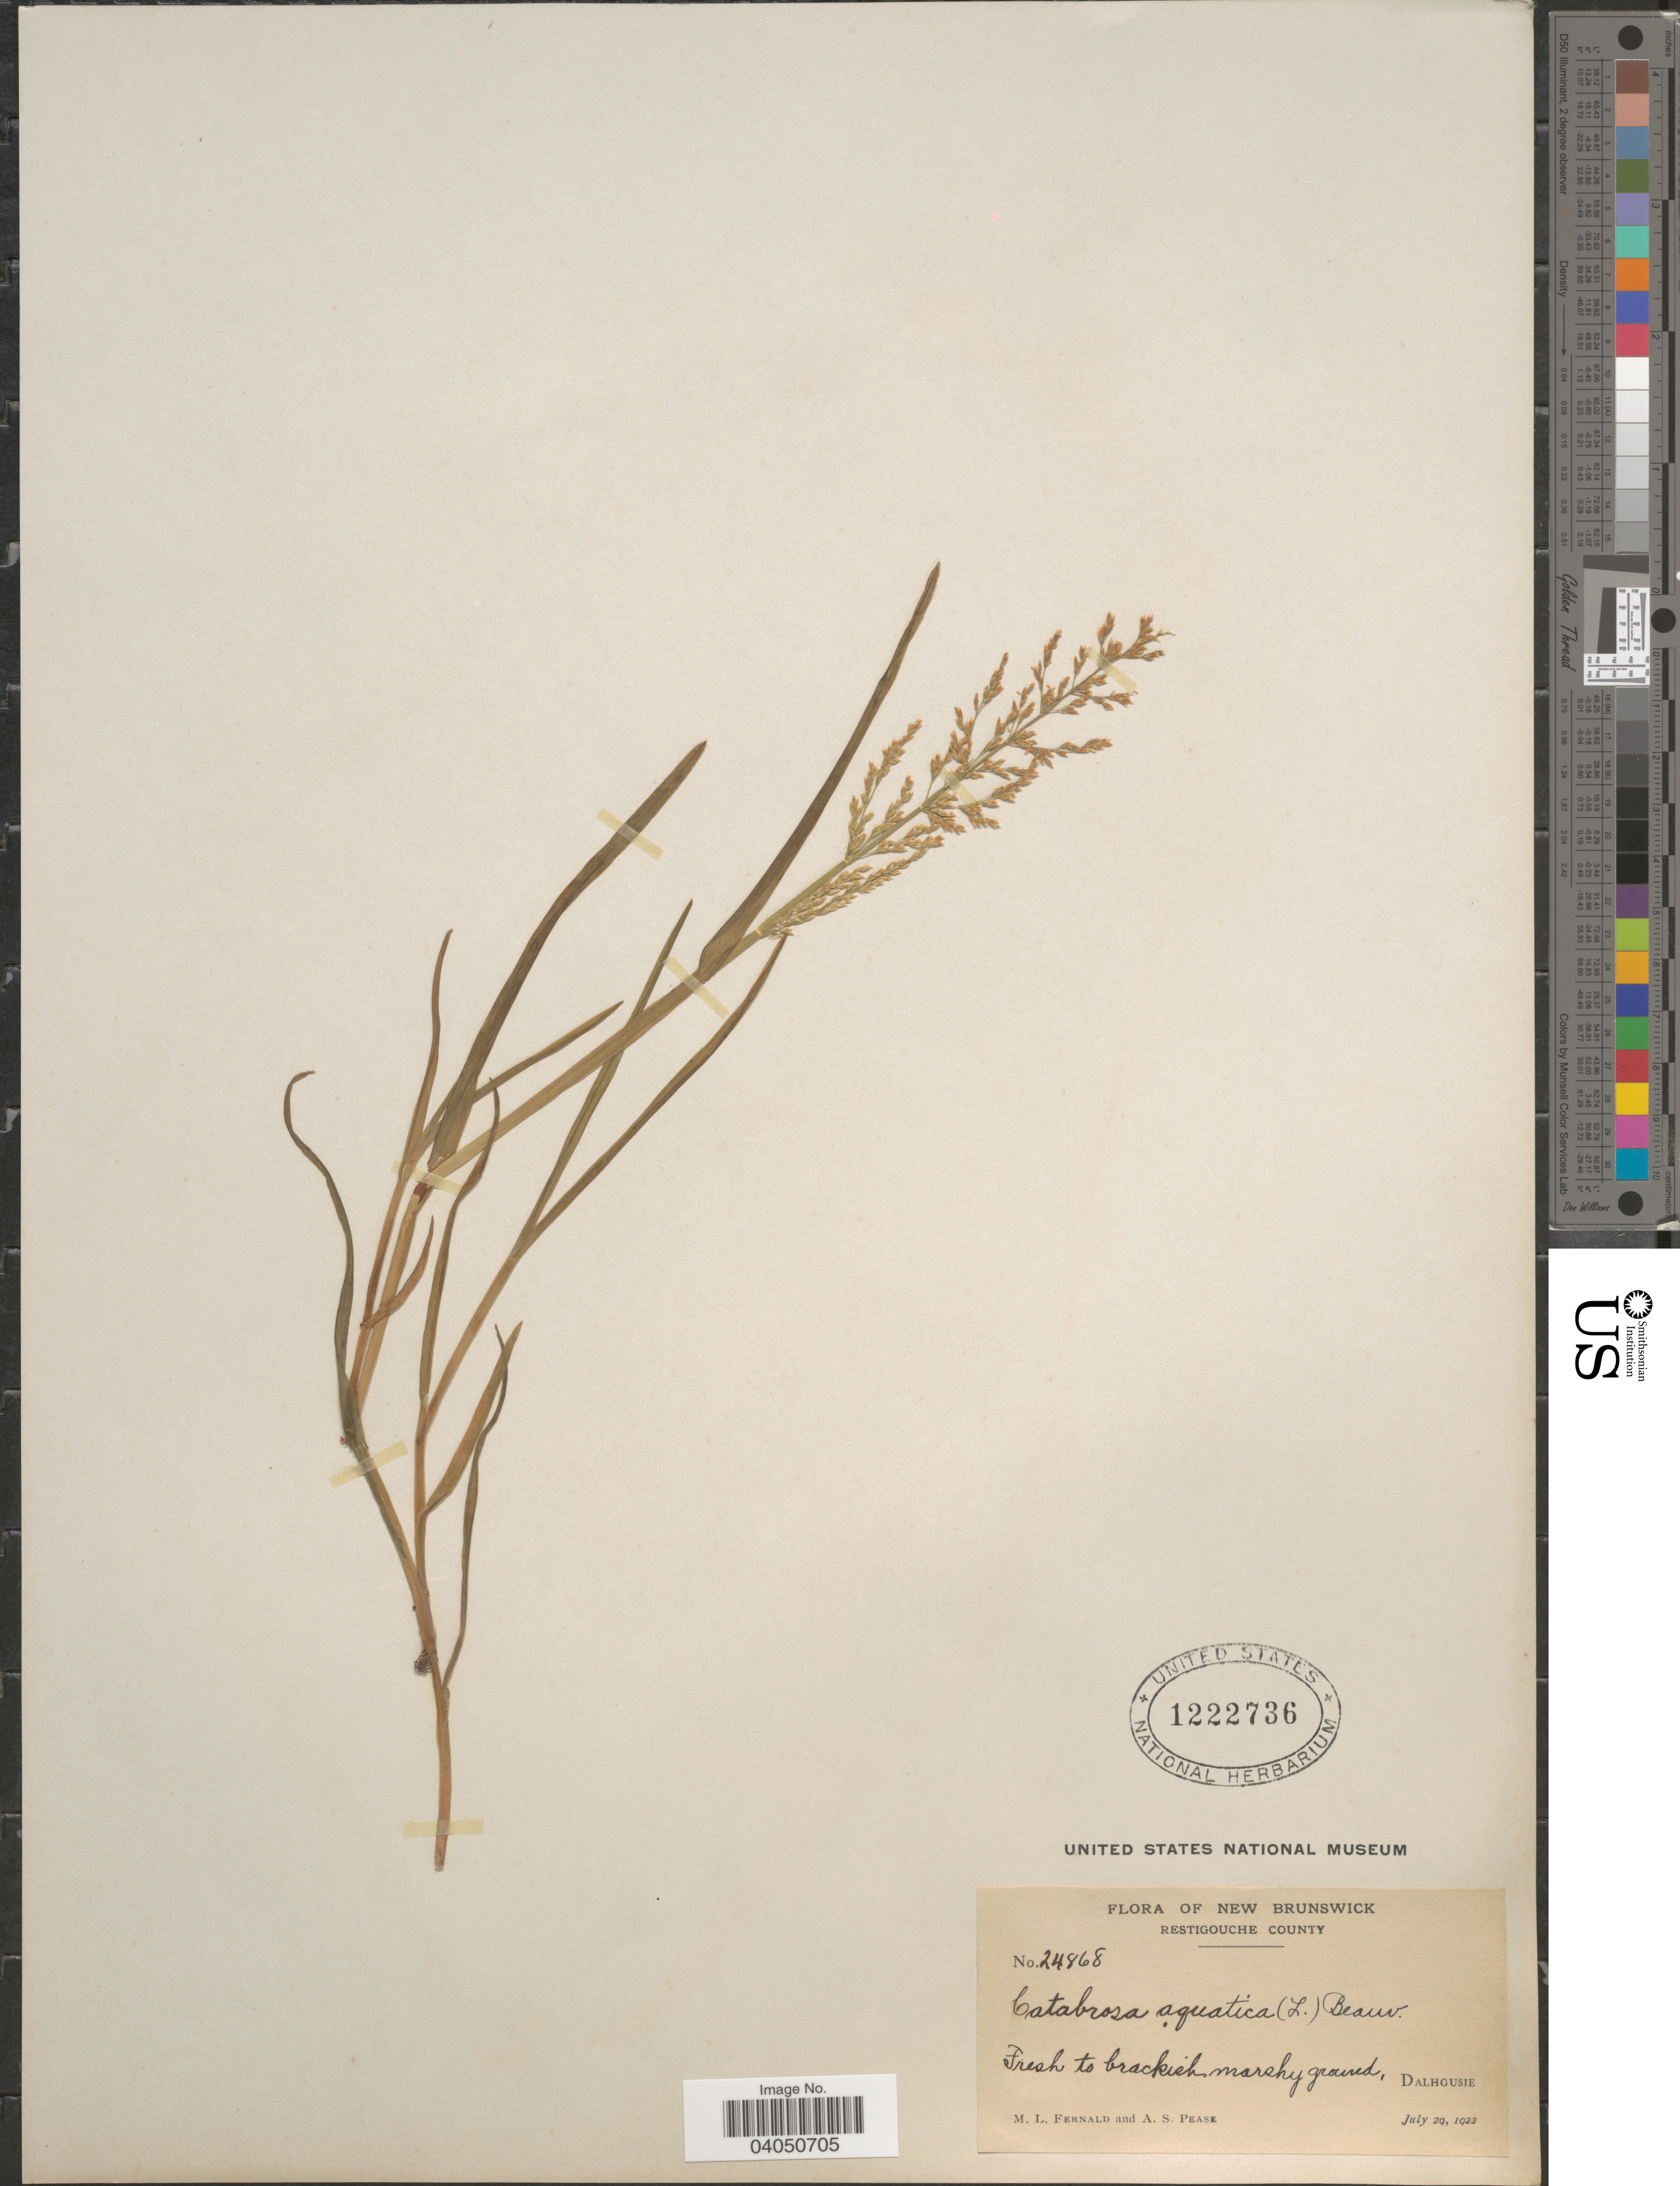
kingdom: Plantae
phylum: Tracheophyta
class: Liliopsida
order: Poales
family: Poaceae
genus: Catabrosa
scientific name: Catabrosa aquatica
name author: (L.) P. Beauv.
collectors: M. L. Fernald & A. S. Pease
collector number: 24868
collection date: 1922-07-29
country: Canada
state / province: New Brunswick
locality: Restigouche County. Dalhousie.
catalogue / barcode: US 1222736